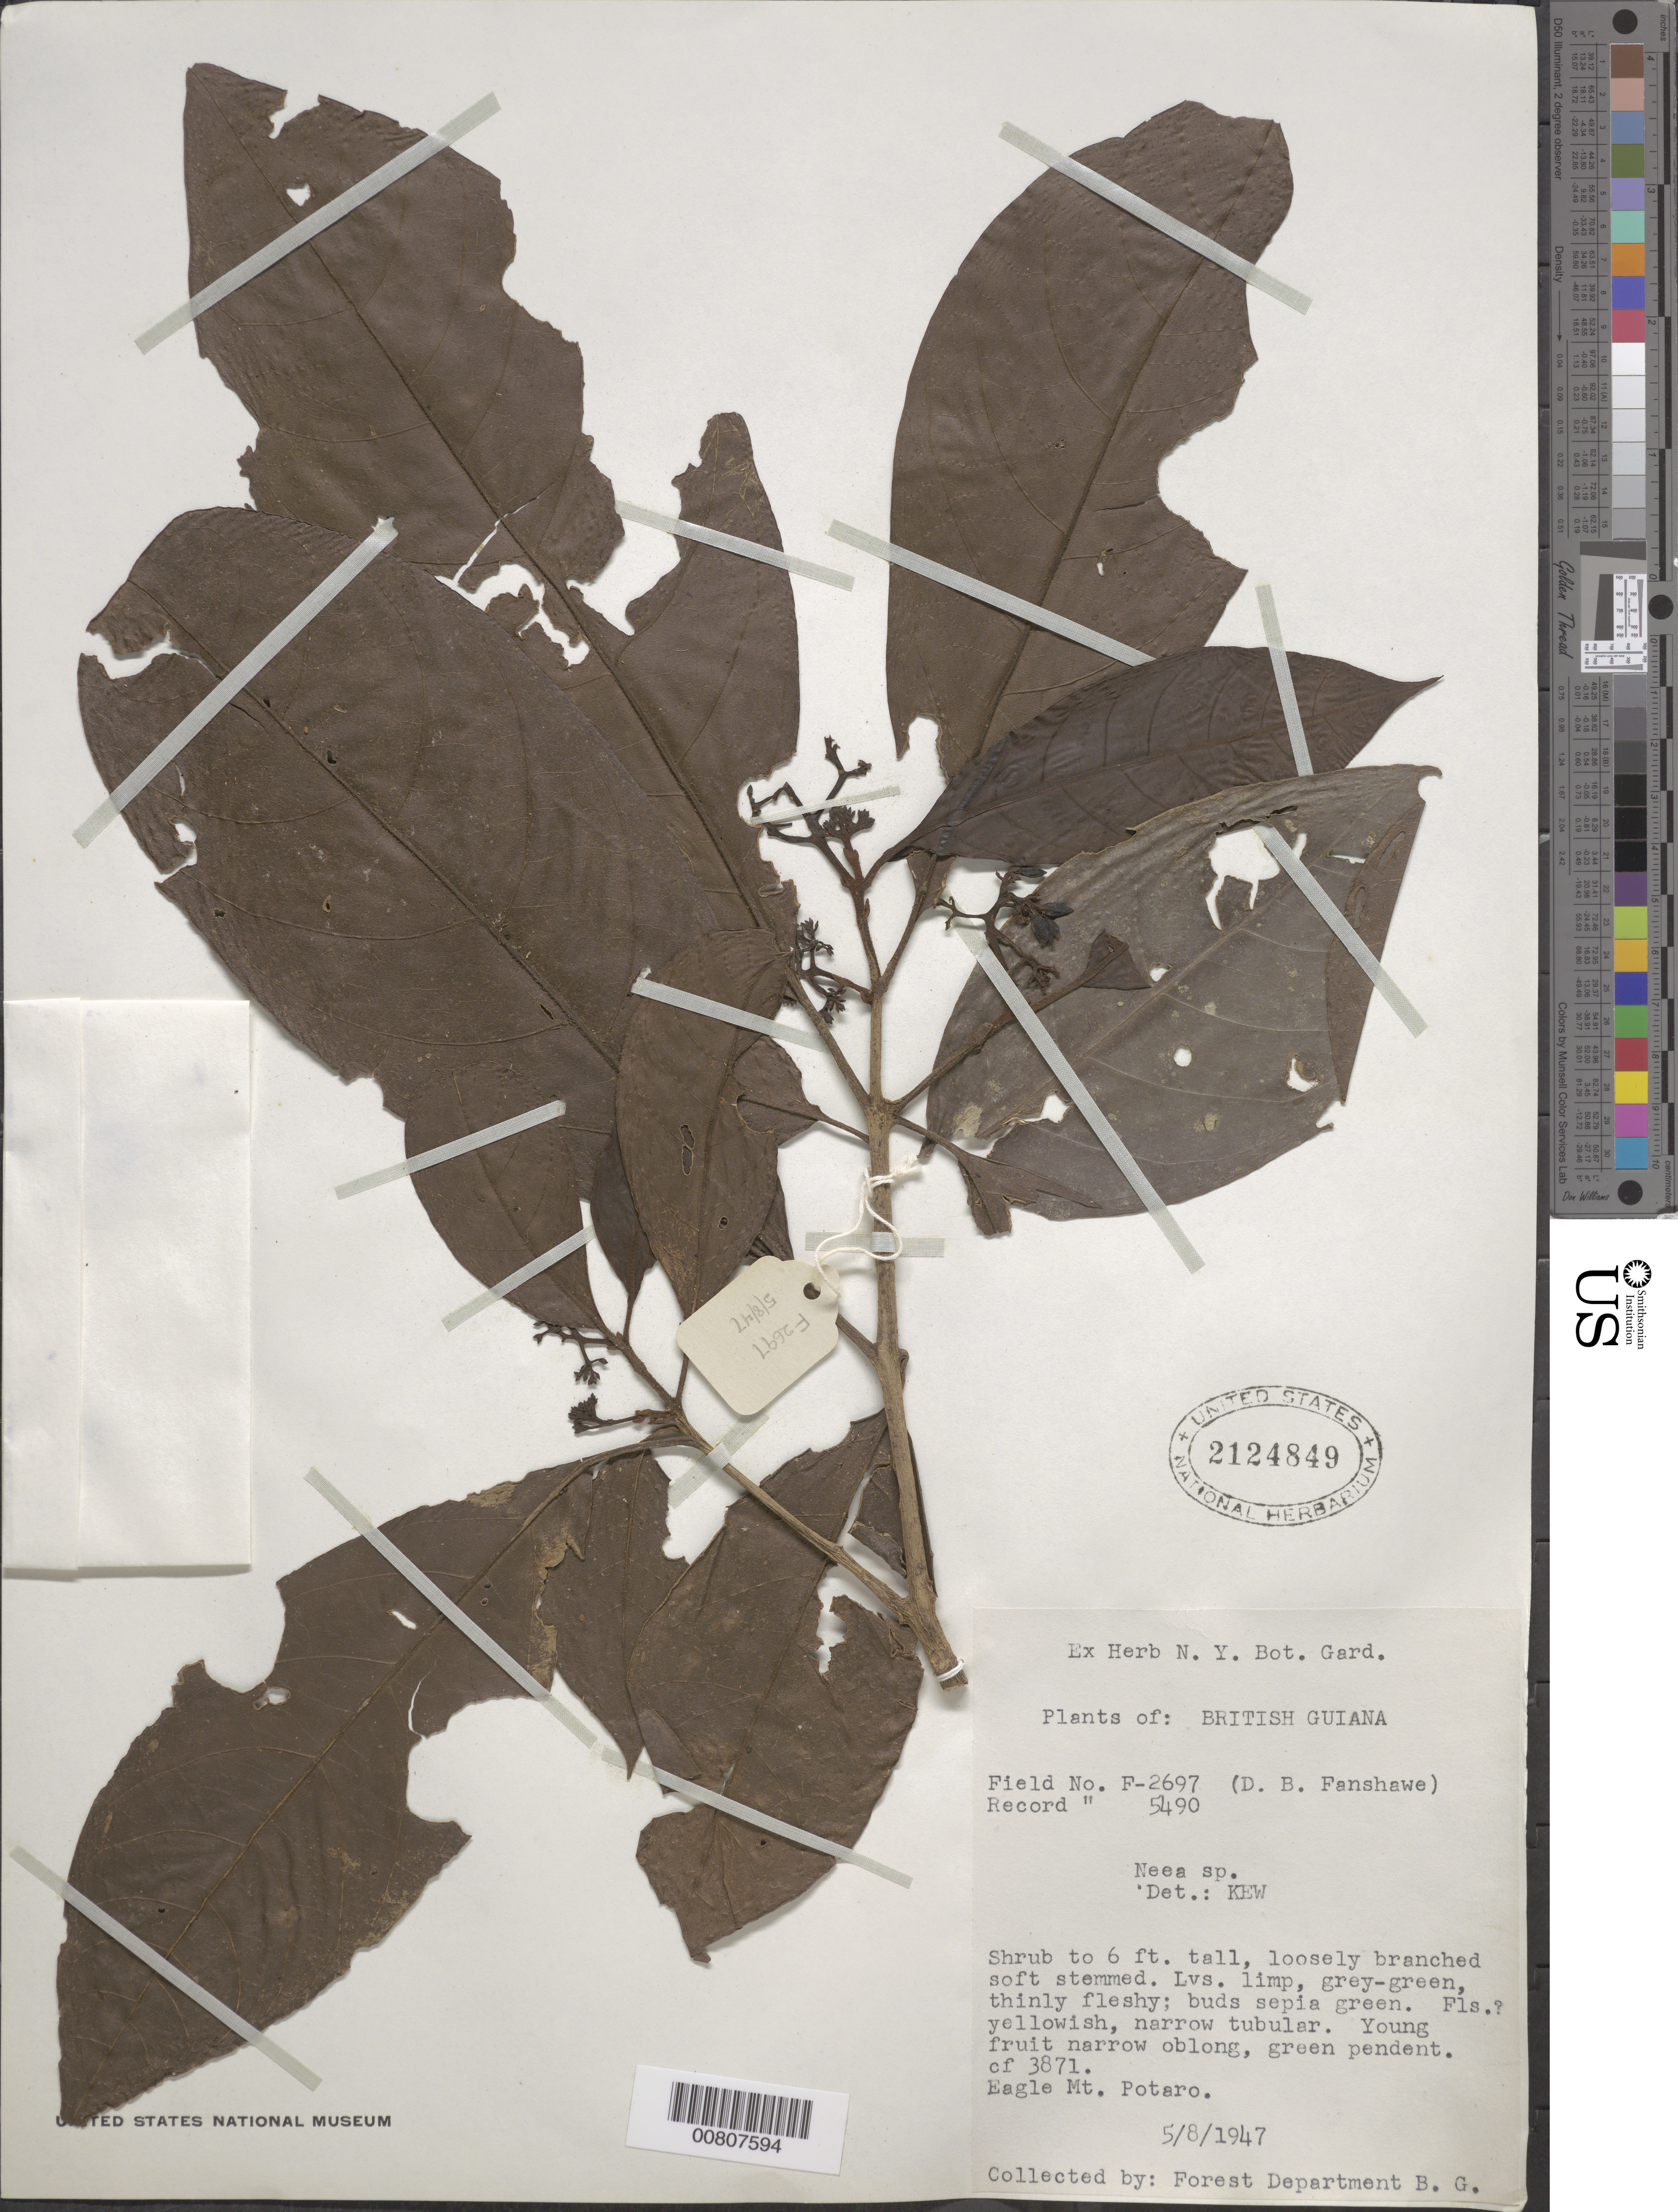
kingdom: Plantae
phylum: Tracheophyta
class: Magnoliopsida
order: Caryophyllales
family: Nyctaginaceae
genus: Neea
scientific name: Neea sp.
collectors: D. B. Fanshawe & British Guiana Forestry Dept.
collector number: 5490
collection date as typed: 5-Aug-47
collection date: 1947-08-05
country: Guyana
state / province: Potaro-Siparuni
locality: Eagle Mt., Potaro R.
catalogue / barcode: US 2124849